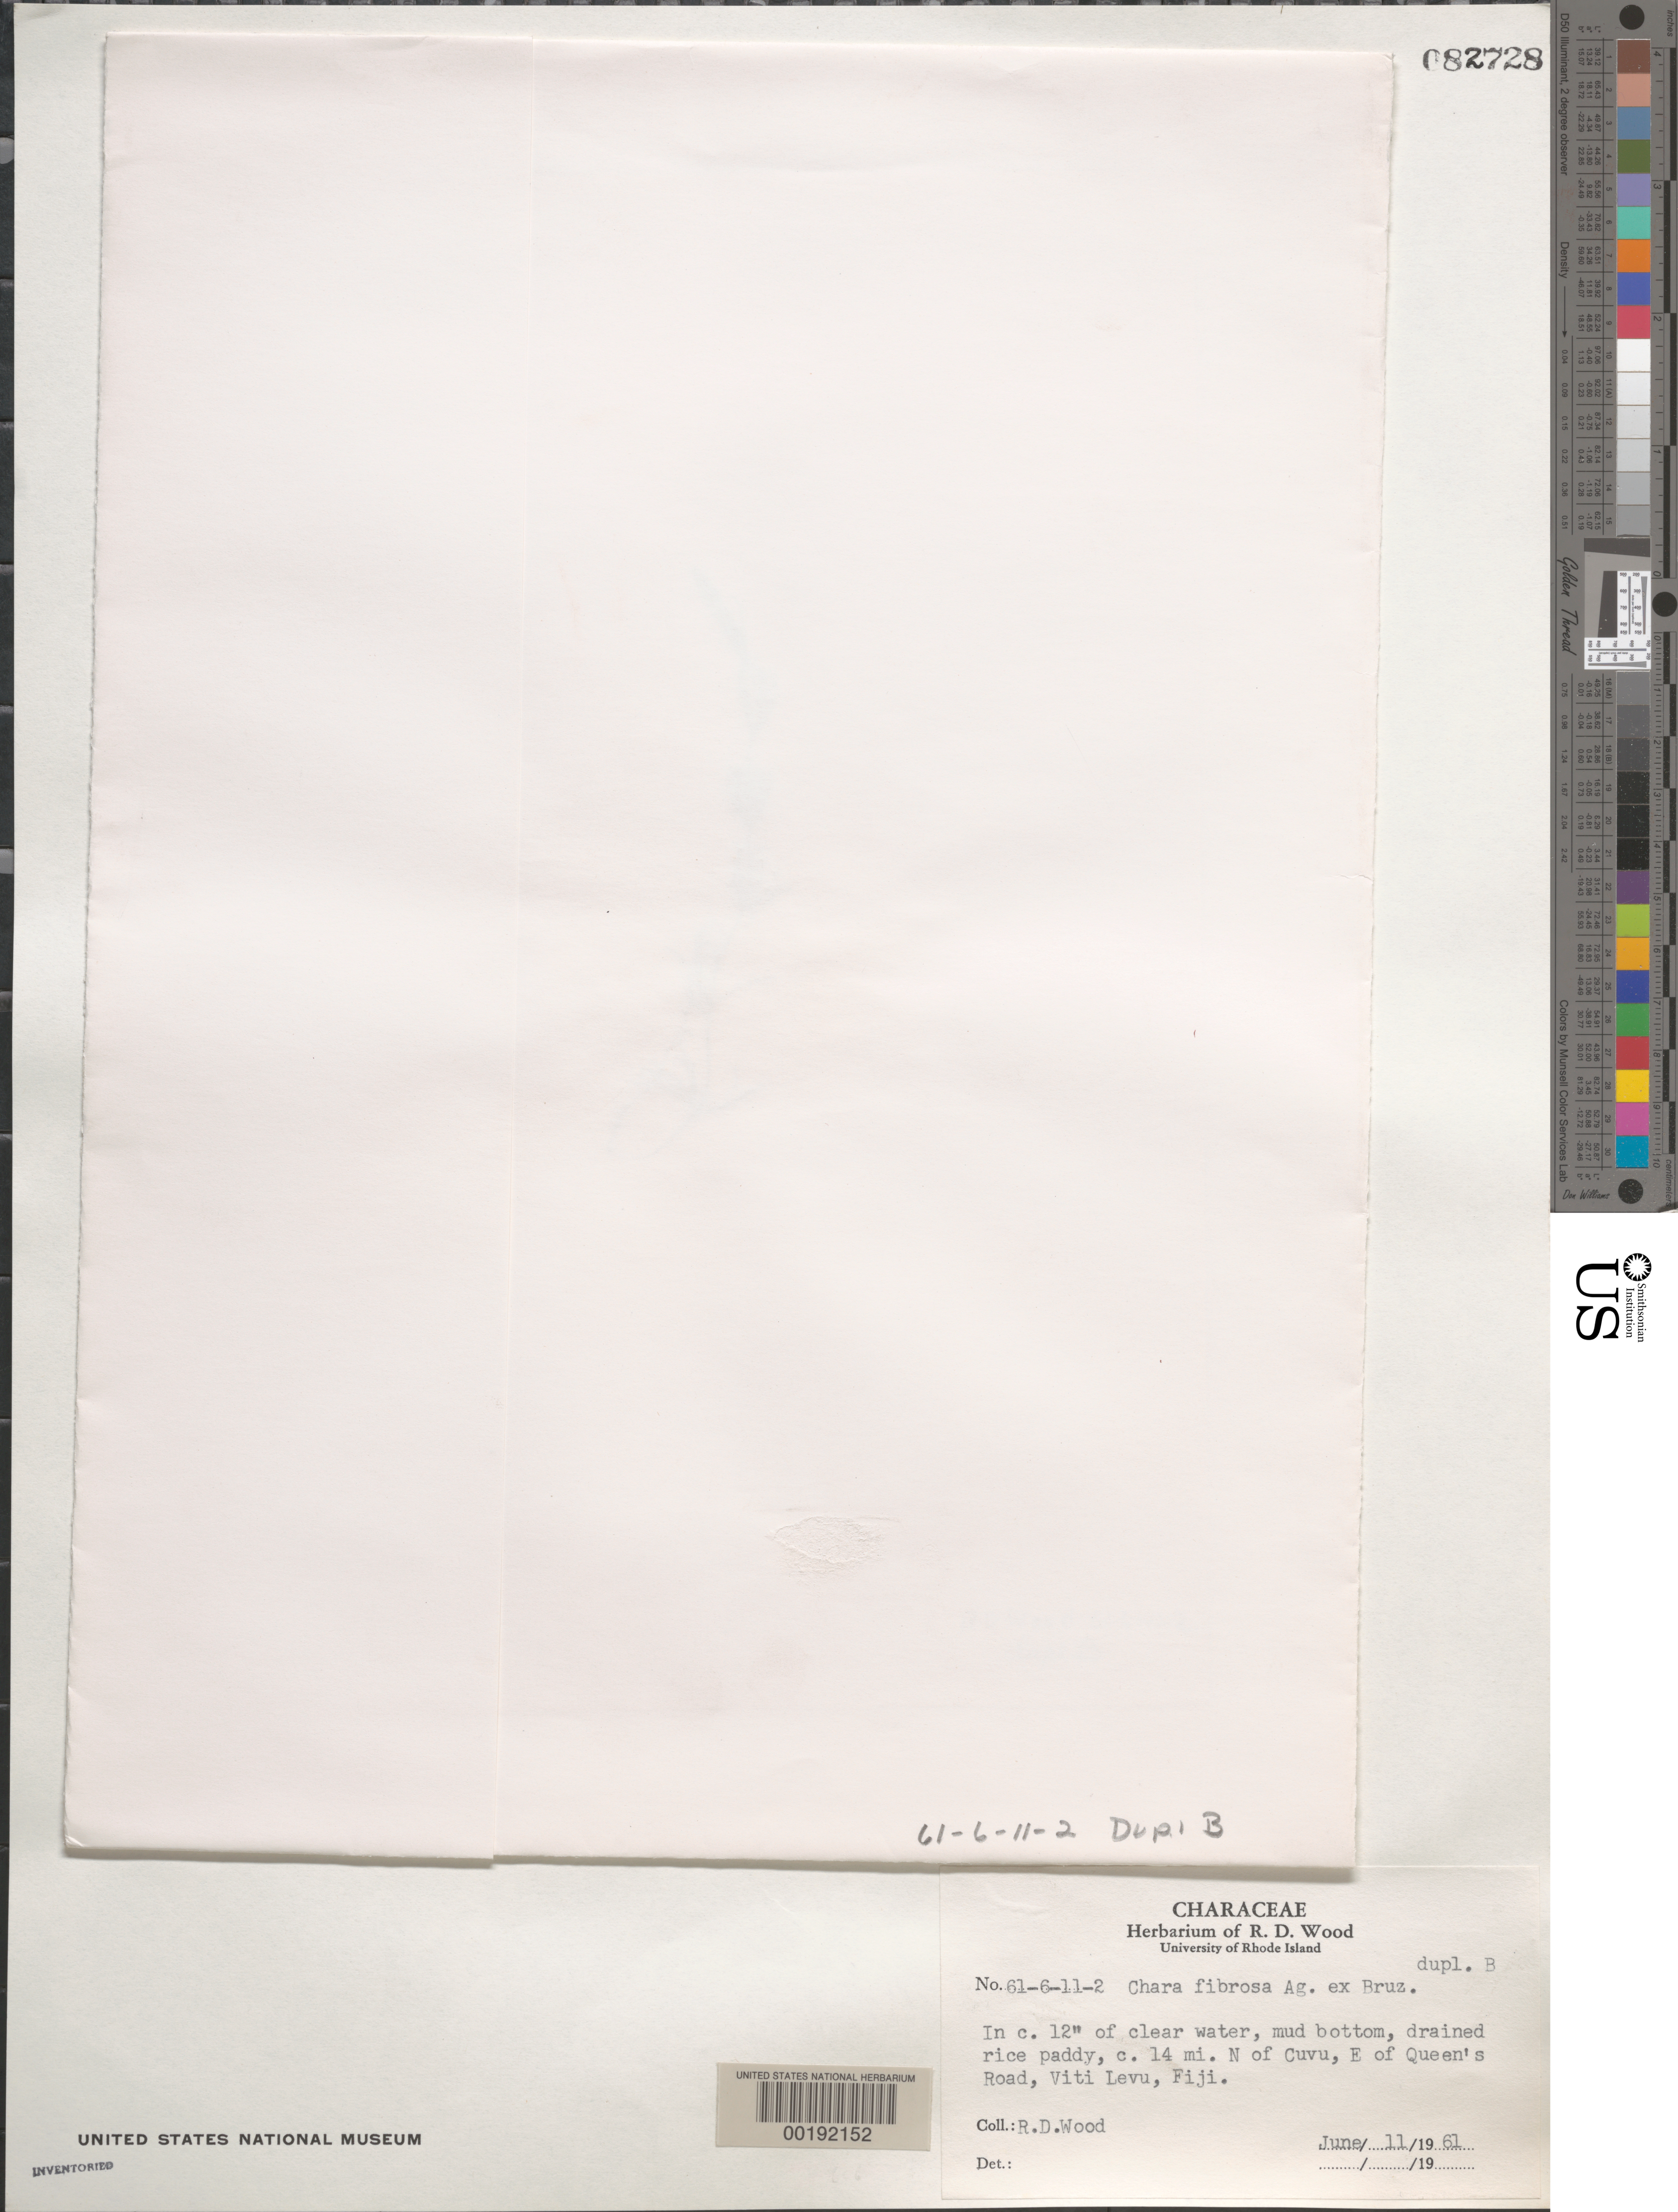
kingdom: Plantae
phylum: Charophyta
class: Charophyceae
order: Charales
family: Characeae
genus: Chara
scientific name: Chara fibrosa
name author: C. Agardh ex Bruzelius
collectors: R. Wood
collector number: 61-6-11-2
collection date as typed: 11 Jun 1961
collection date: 1961-06-11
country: Fiji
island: Viti Levu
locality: Viti levu, ca. 14 miles north of cuvu, east of queen's road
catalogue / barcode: US 82728